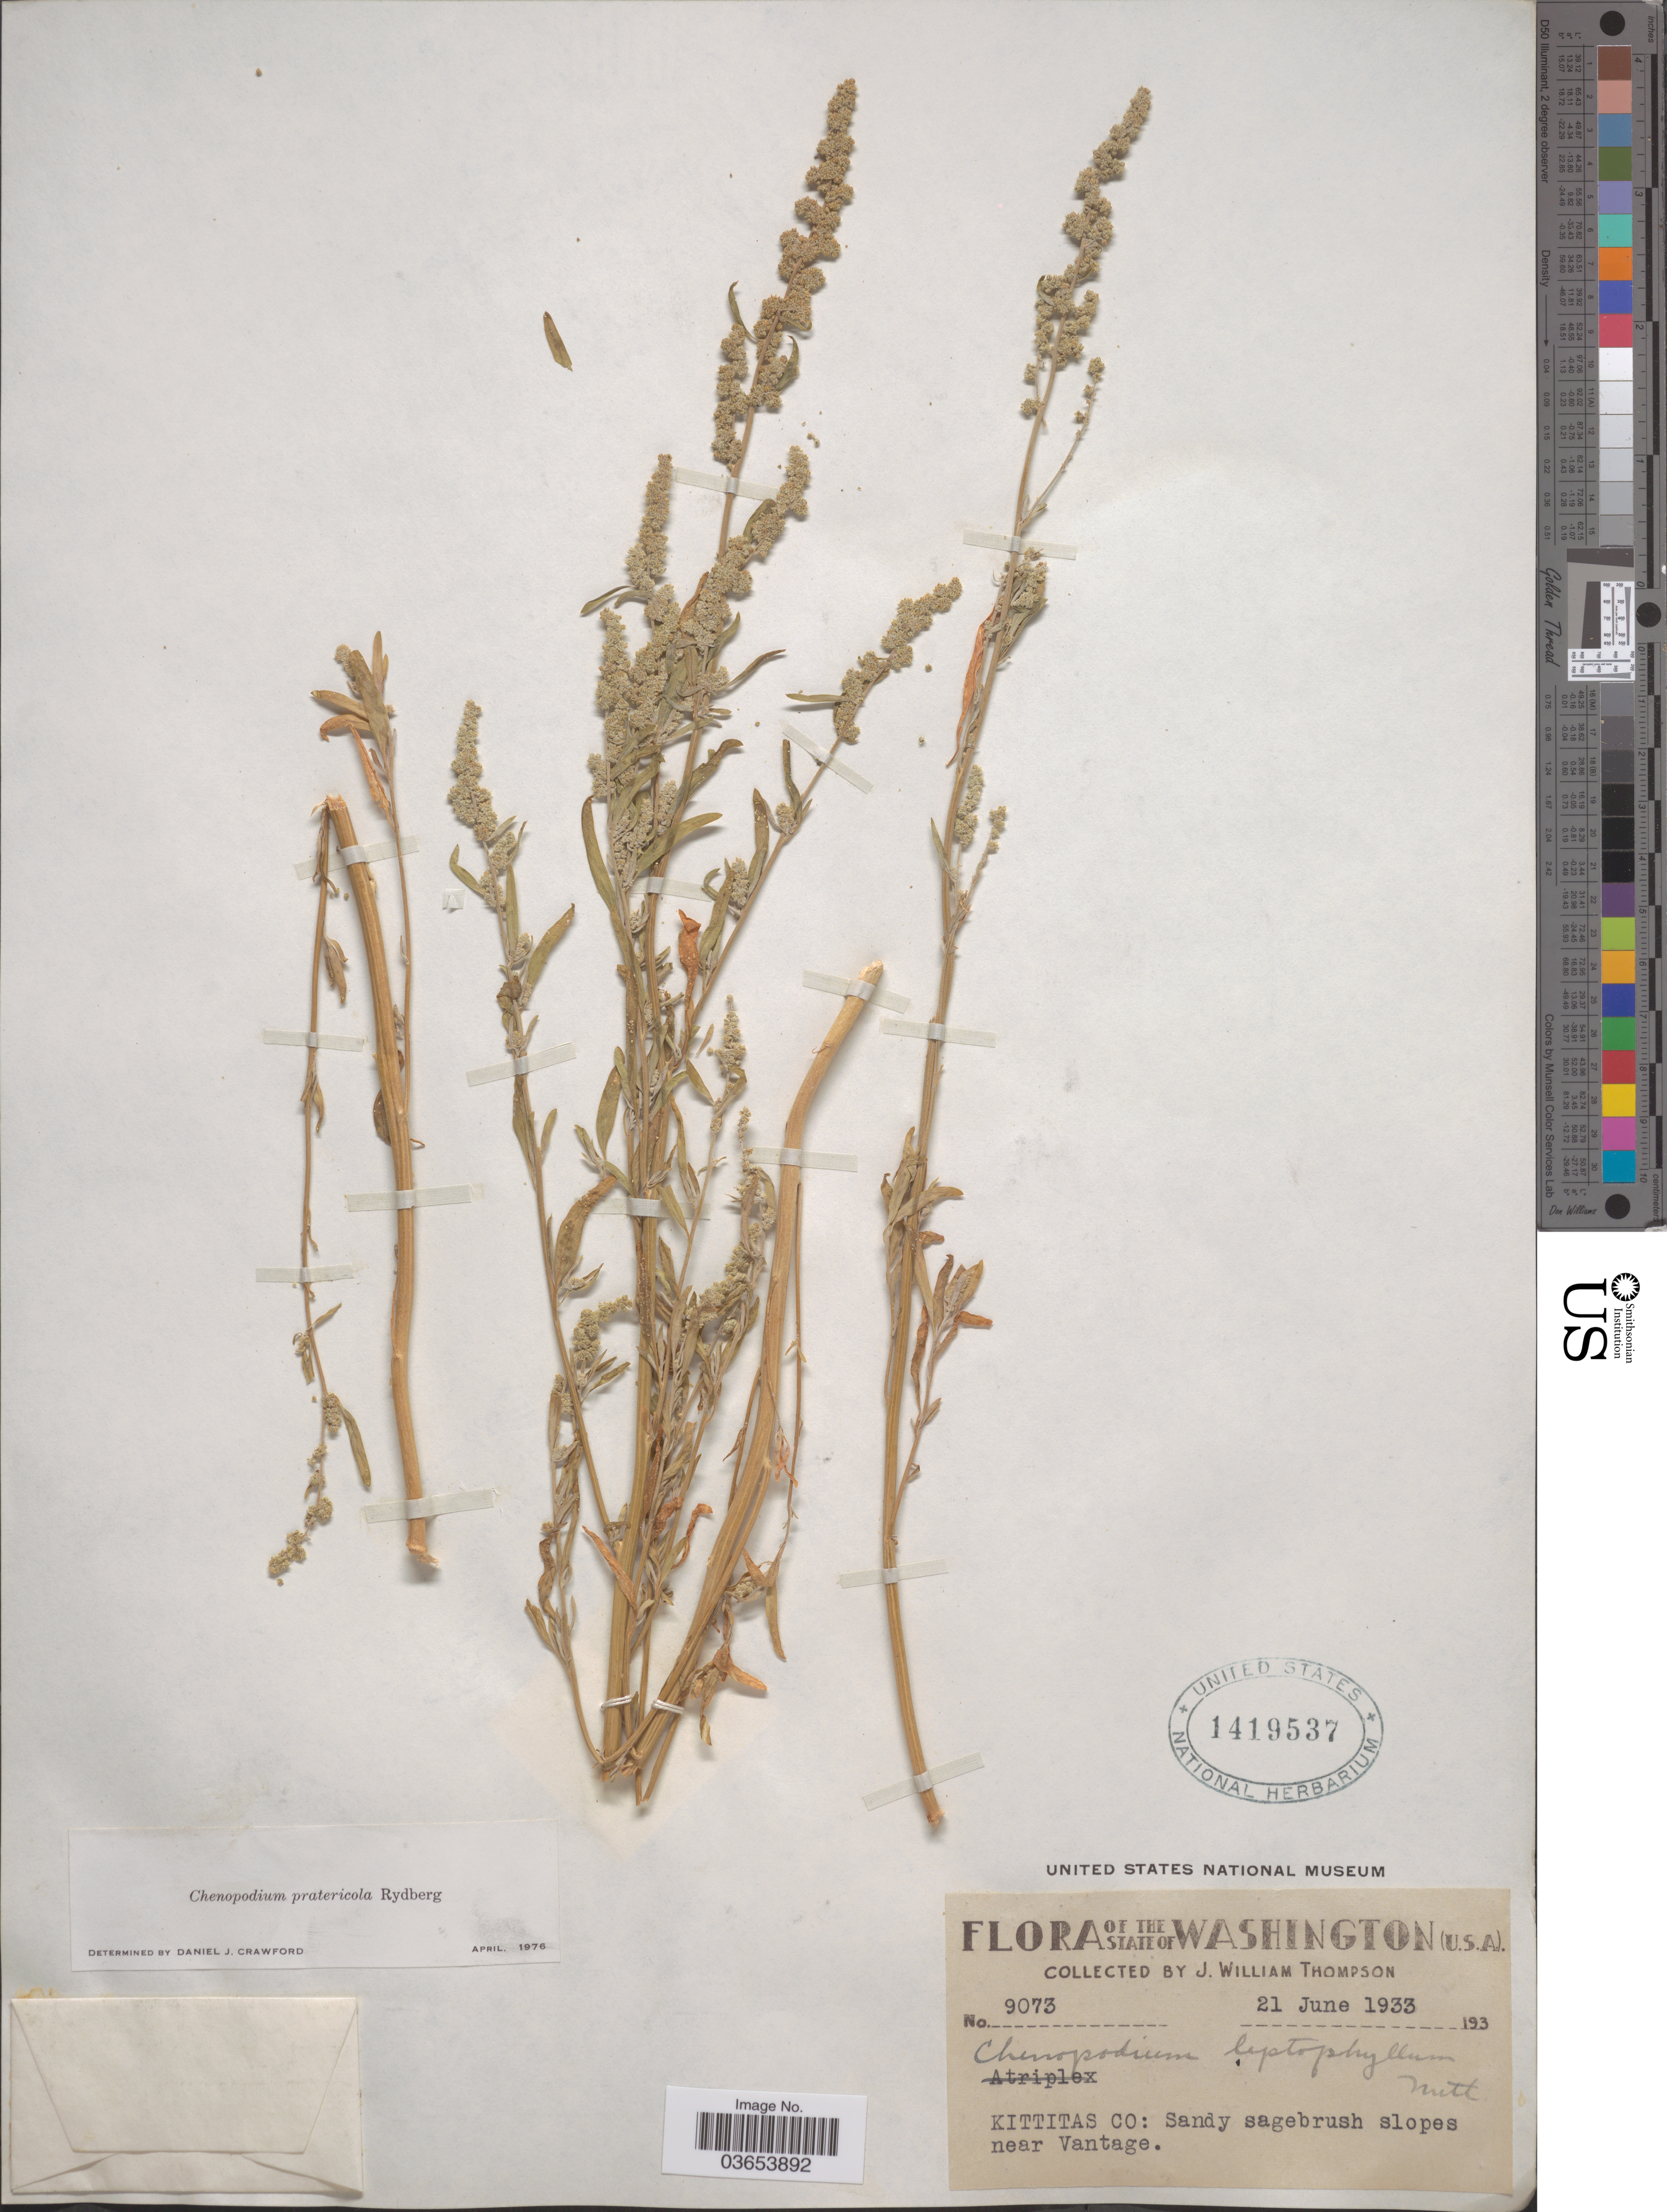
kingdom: Plantae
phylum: Tracheophyta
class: Magnoliopsida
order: Caryophyllales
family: Amaranthaceae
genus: Chenopodium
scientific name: Chenopodium pratericola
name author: Rydb.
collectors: J. W. Thompson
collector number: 9073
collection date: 1933-06-21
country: United States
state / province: Washington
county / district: Kittitas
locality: Kittitas Co: Sandy sagebrush slopes near Vantage.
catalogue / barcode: US 1419537